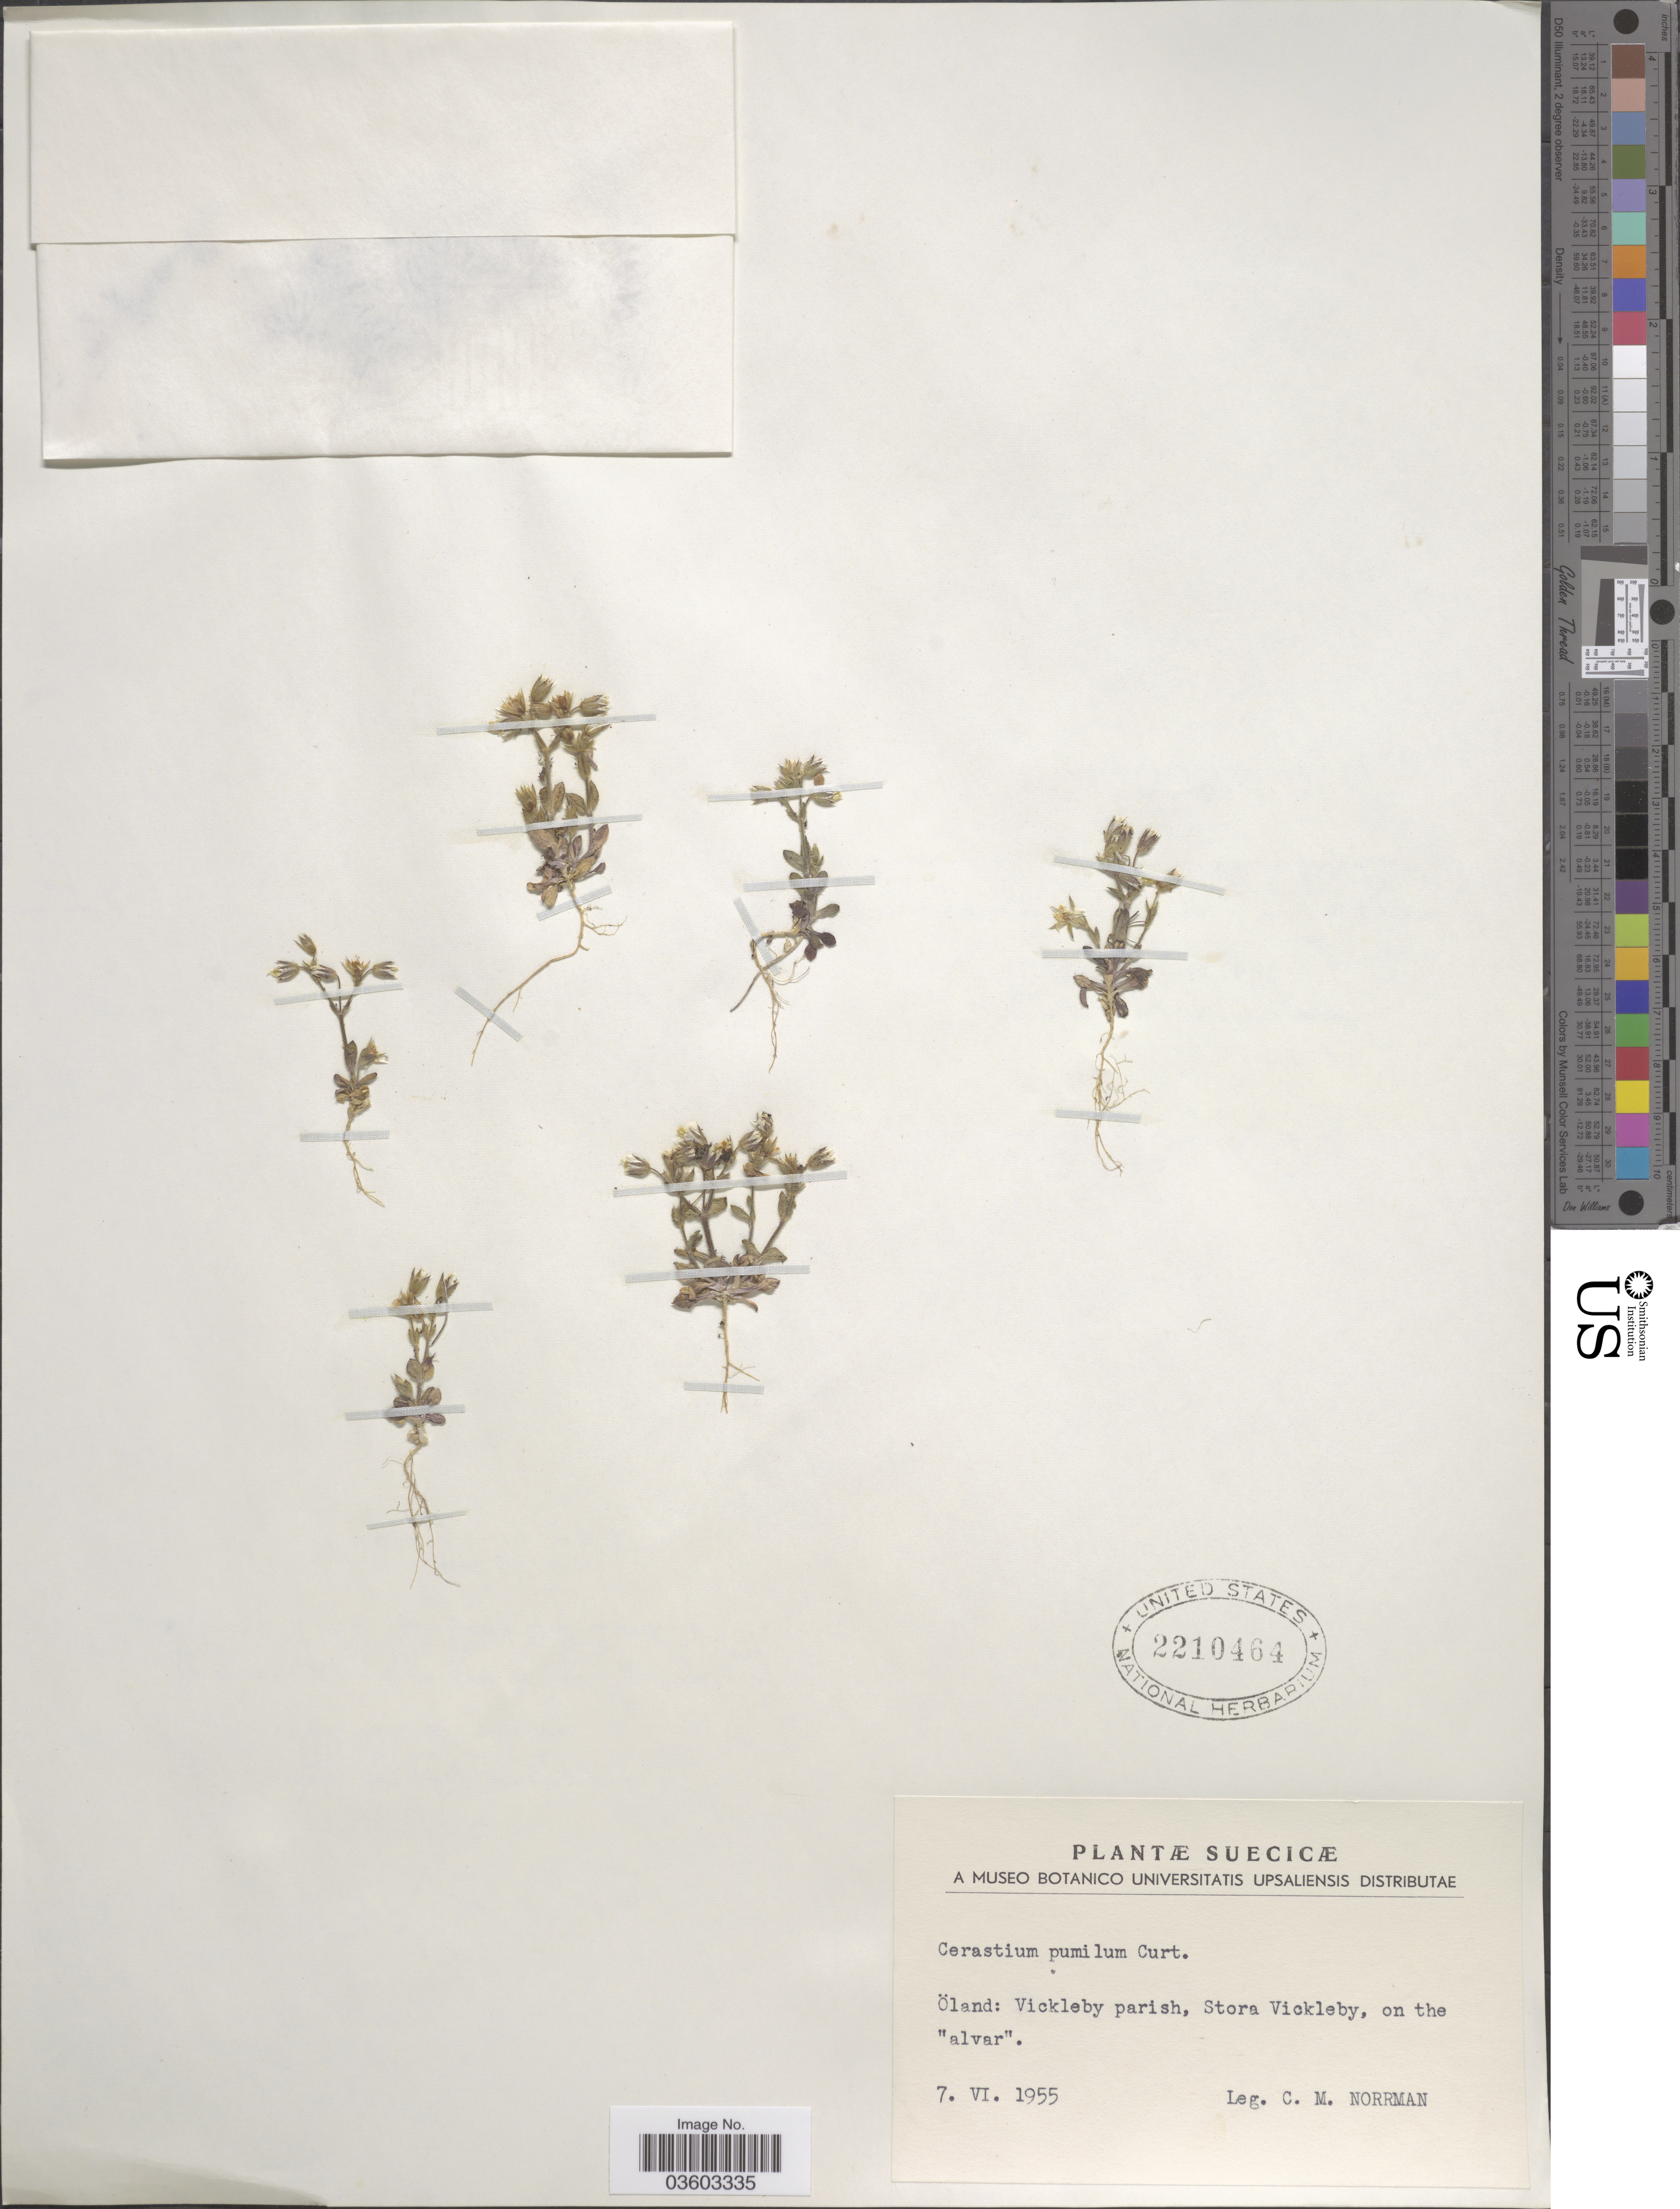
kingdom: Plantae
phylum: Tracheophyta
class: Magnoliopsida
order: Caryophyllales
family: Caryophyllaceae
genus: Cerastium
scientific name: Cerastium pumilum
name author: Curtis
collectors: C. Norrman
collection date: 1955-06-07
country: Sweden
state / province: Kalmar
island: Oland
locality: Suecicæ. Öland: Vickleby parish, Stora Vickleby, on the "alvar".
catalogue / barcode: US 2210464